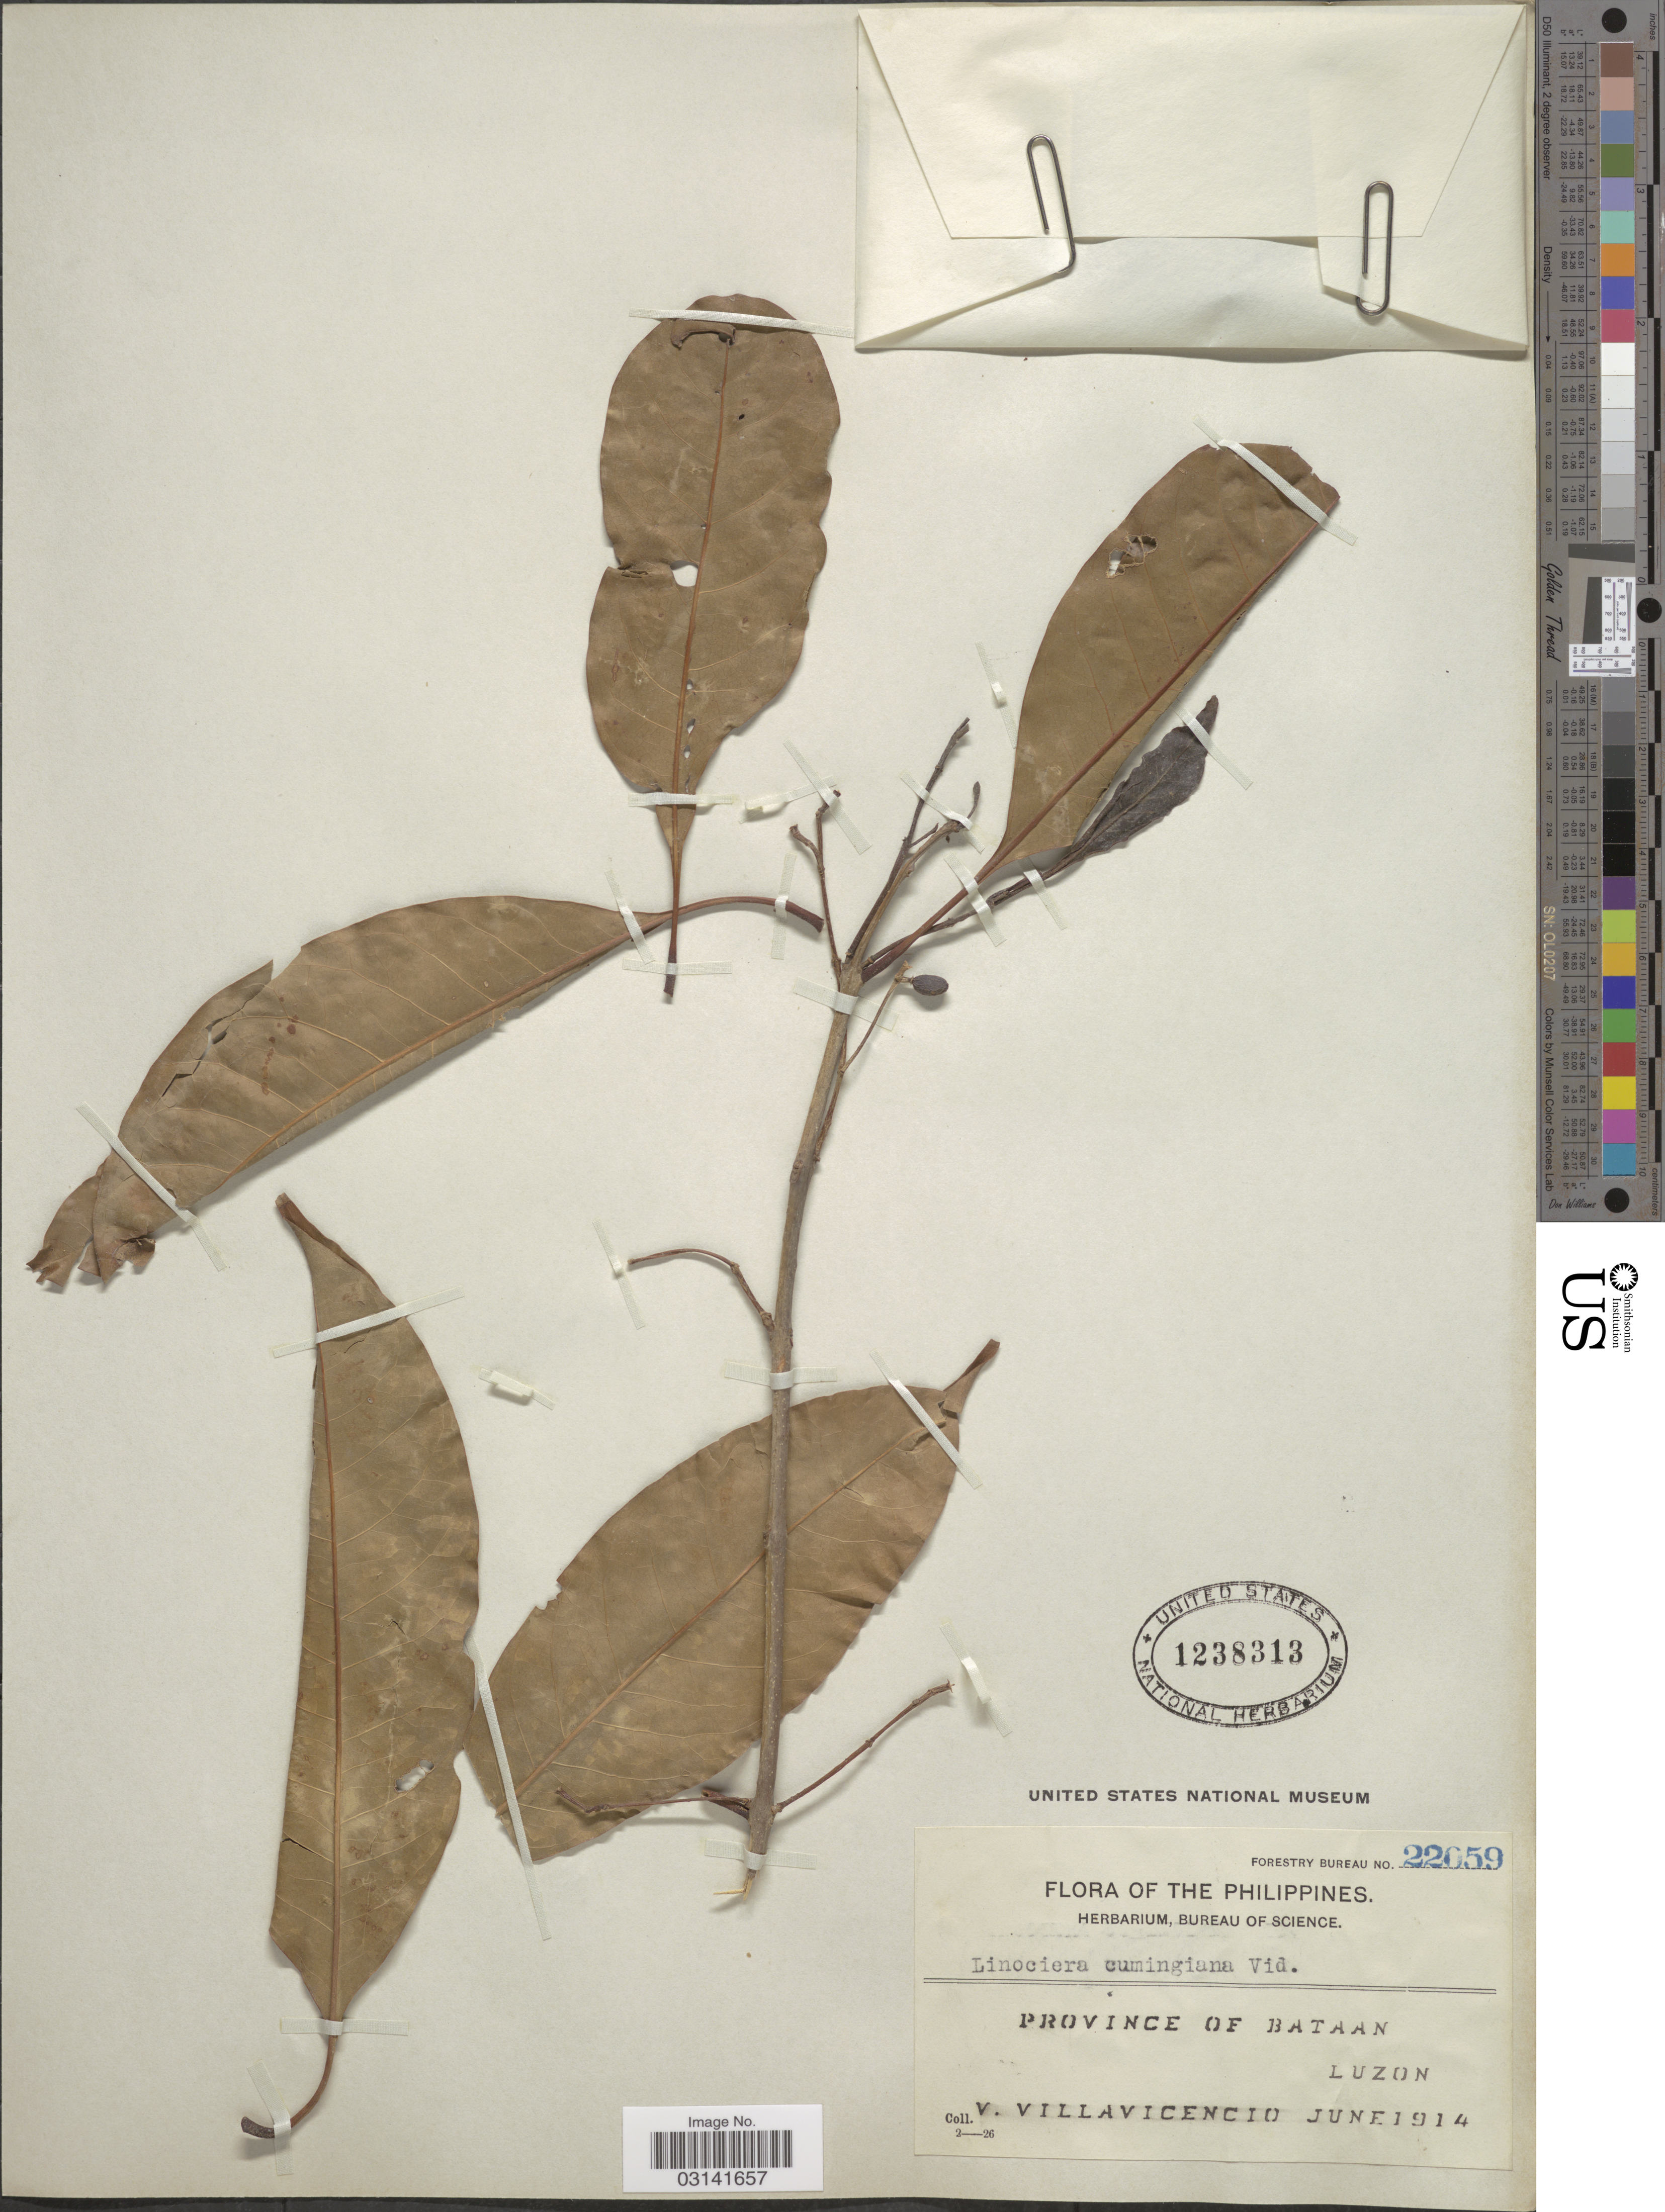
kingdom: Plantae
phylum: Tracheophyta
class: Magnoliopsida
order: Lamiales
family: Oleaceae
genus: Chionanthus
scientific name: Chionanthus ramiflorus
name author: Roxb.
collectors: V. Villavicencio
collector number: Forestry Bureau 22059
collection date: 1914-06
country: Philippines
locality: Province of Bataan. Luzon.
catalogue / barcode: US 1238313